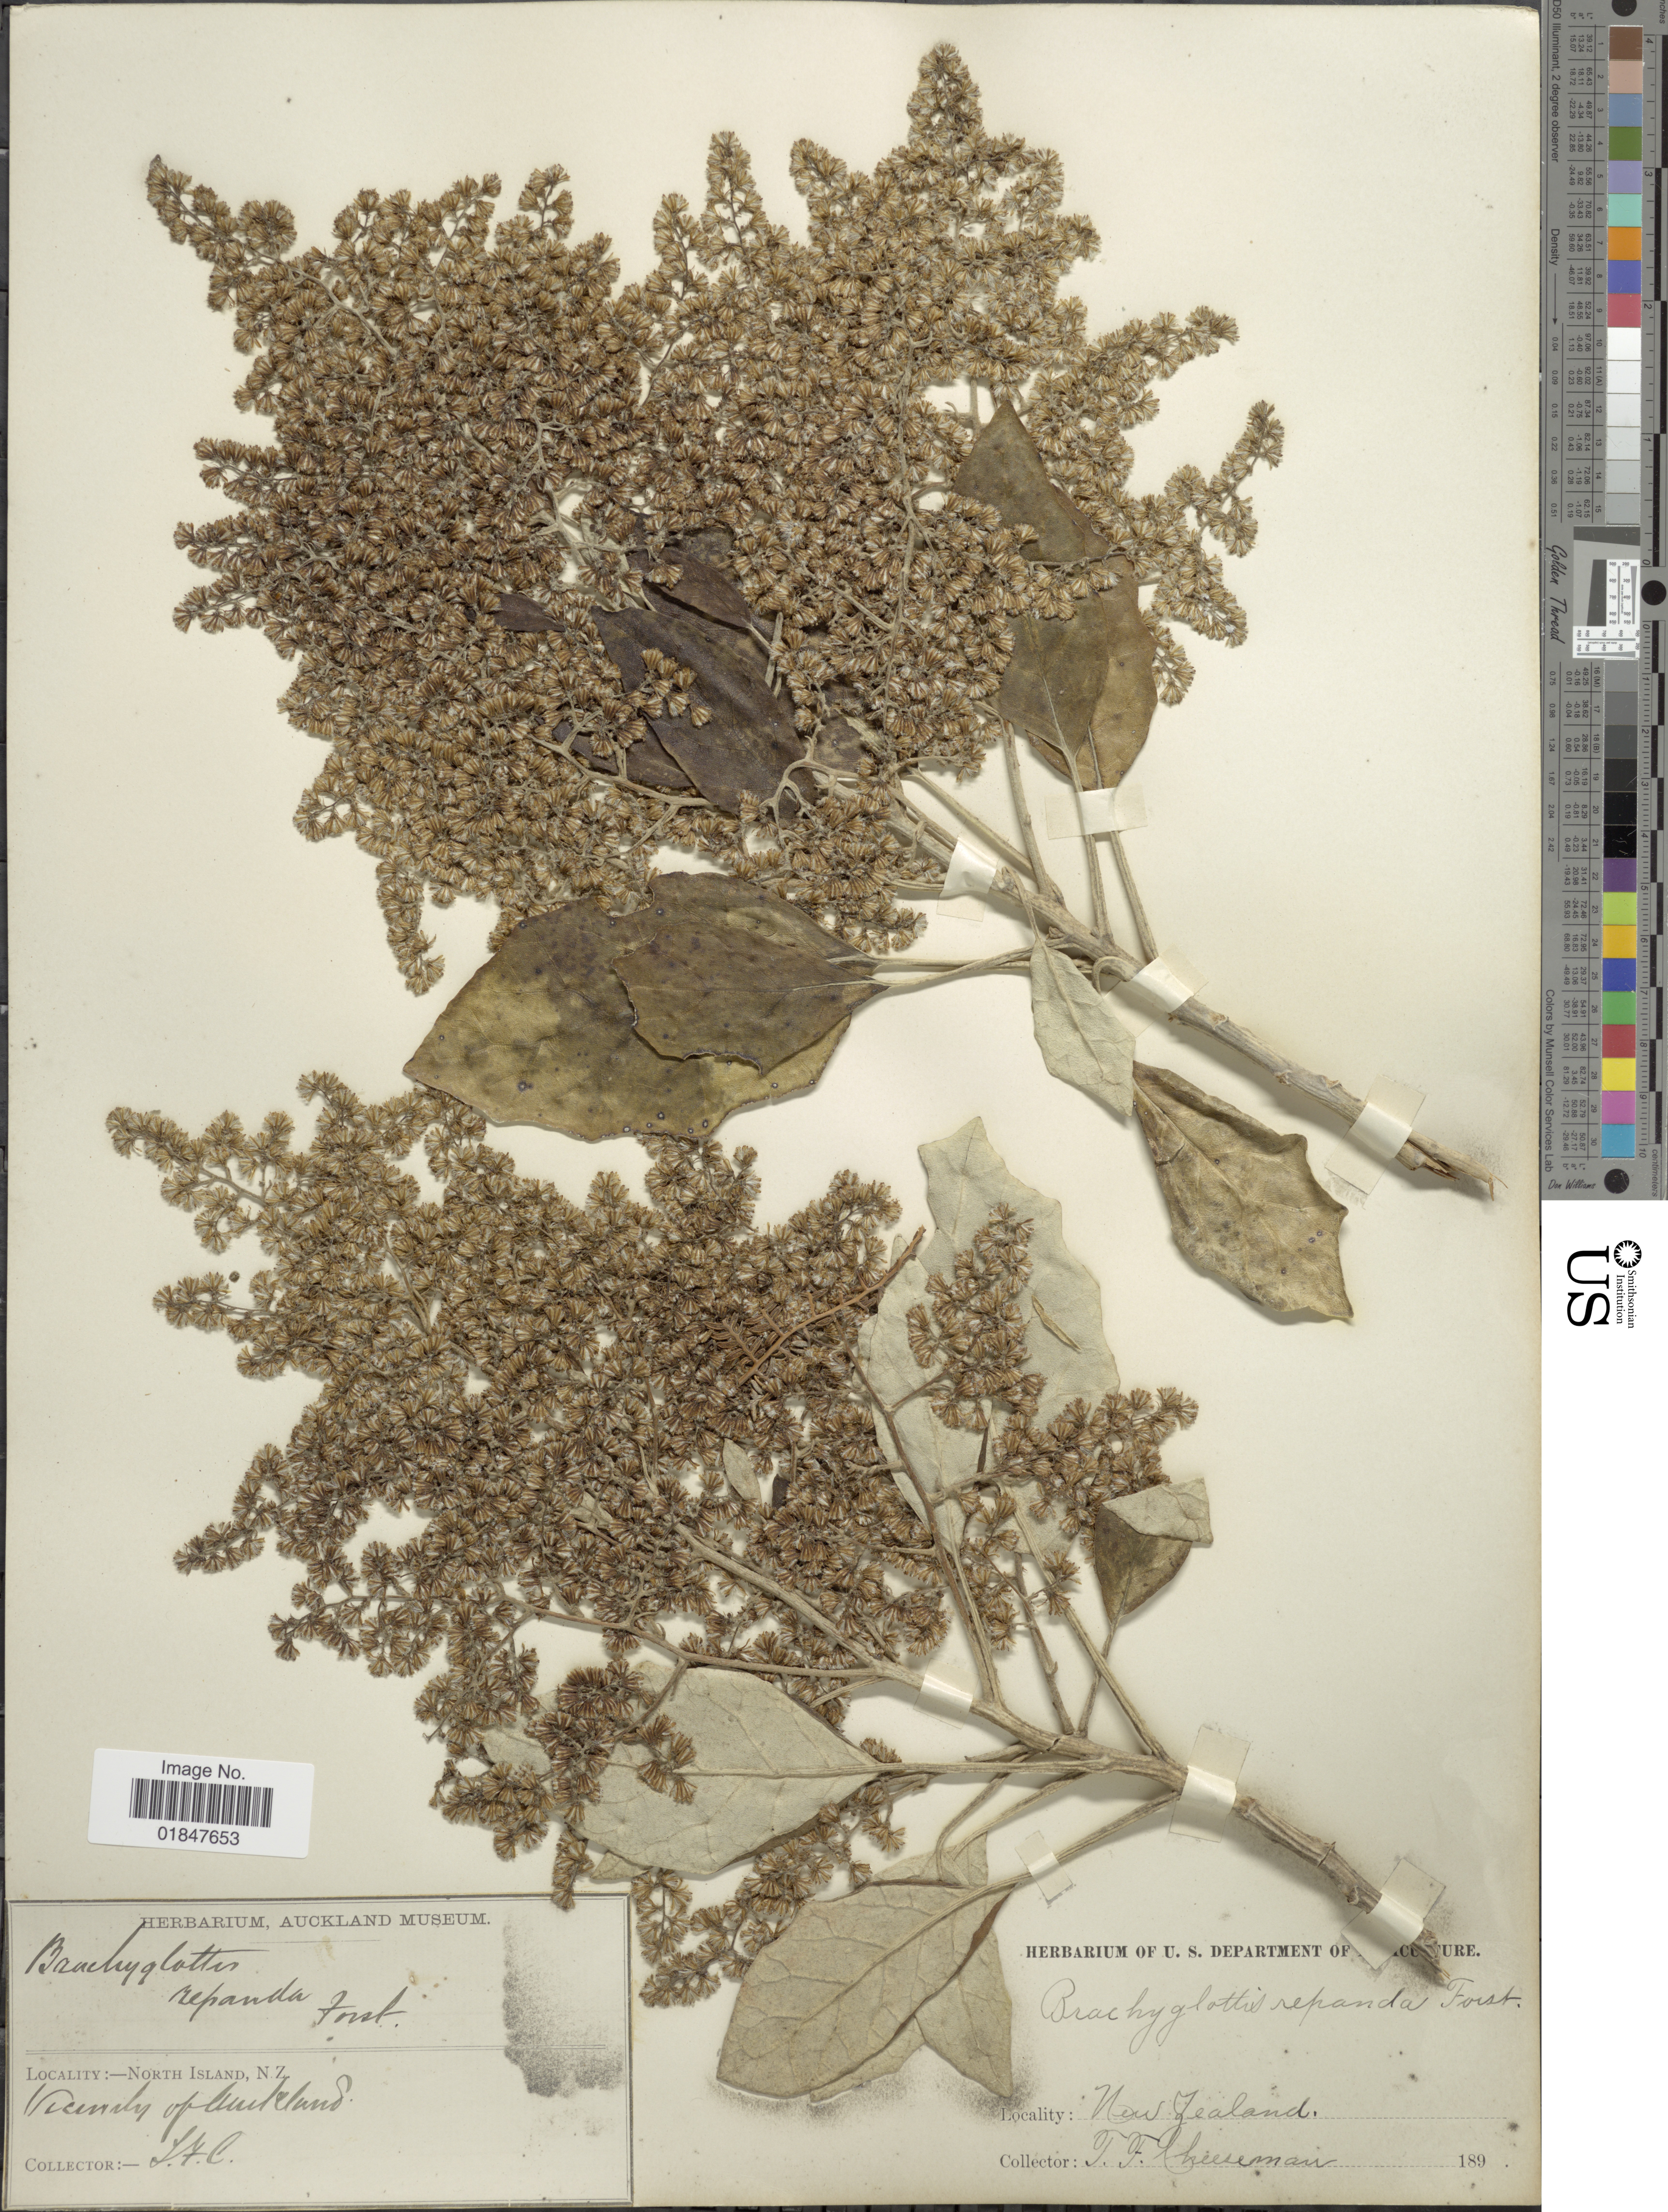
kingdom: Plantae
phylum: Tracheophyta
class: Magnoliopsida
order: Asterales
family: Asteraceae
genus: Brachyglottis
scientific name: Brachyglottis repanda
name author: J.R. Forst. & G. Forst.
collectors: T. F. Cheeseman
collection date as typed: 189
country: New Zealand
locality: North Island, Vicinity of Auckland